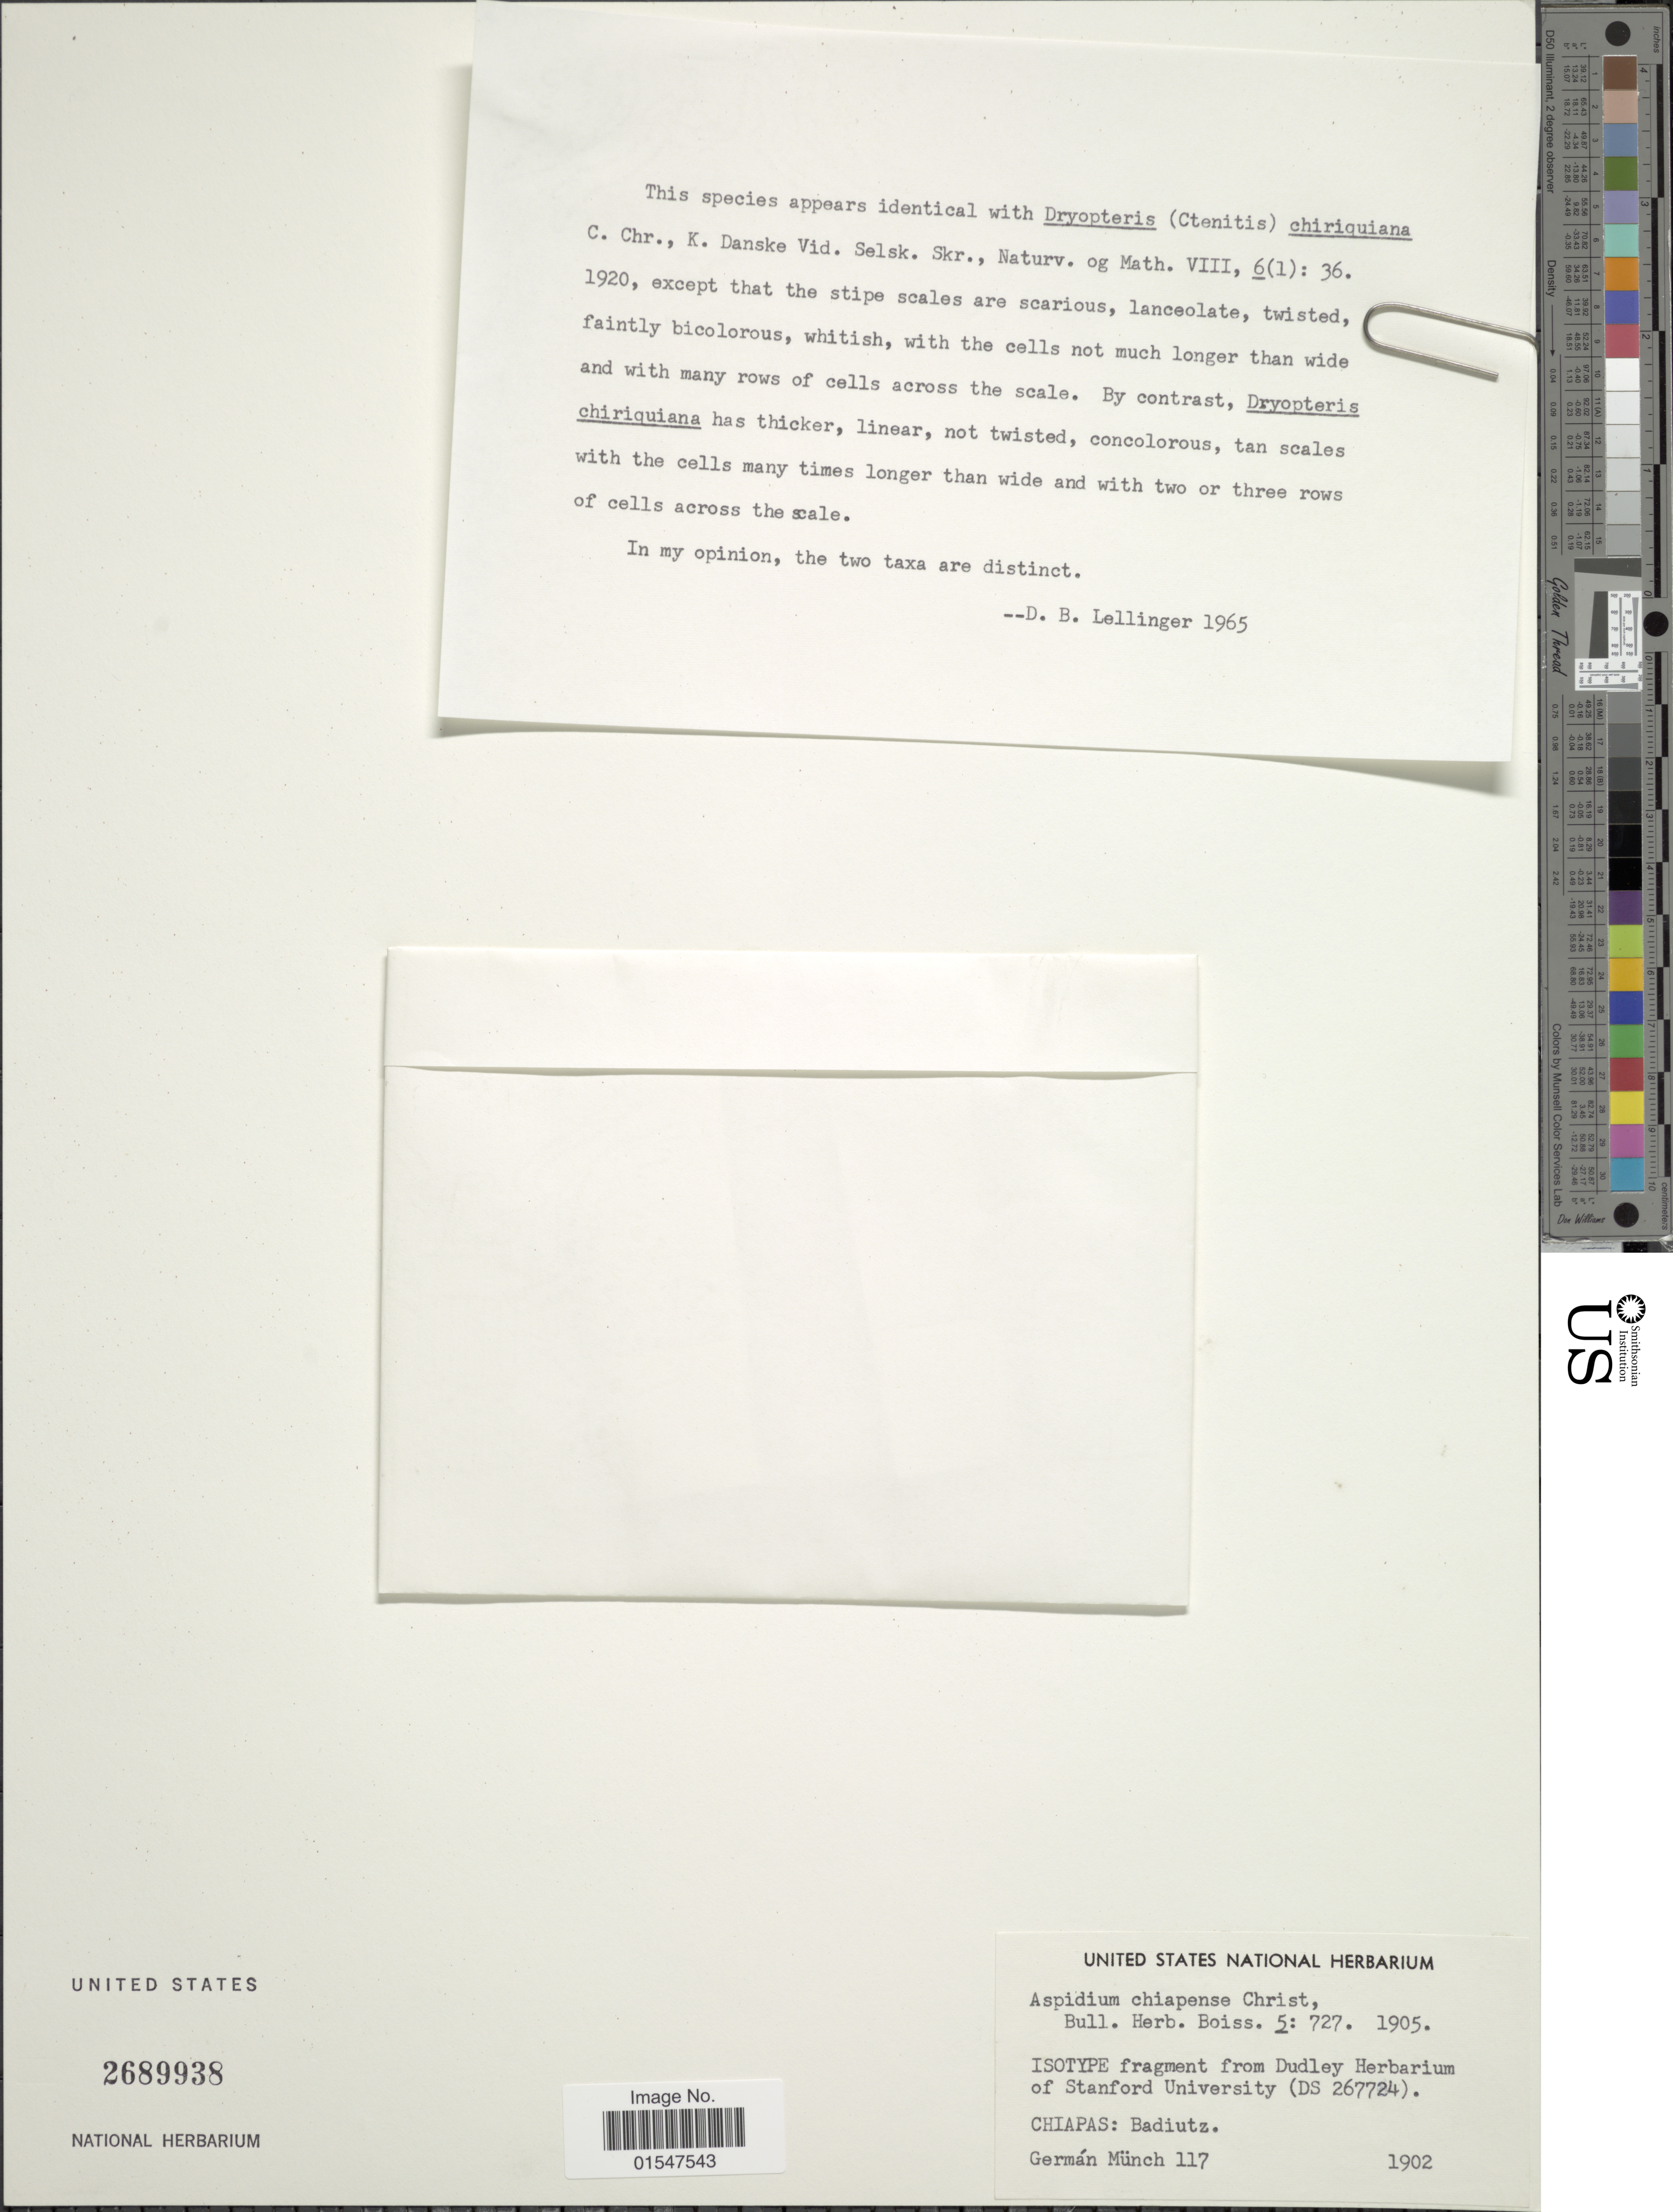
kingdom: Plantae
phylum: Tracheophyta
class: Polypodiopsida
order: Polypodiales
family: Dryopteridaceae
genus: Ctenitis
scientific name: Ctenitis chiriquiana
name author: (C. Chr.) Lellinger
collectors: G. Munch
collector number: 117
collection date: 1902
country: Mexico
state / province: Chiapas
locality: Badiutz.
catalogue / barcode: US 2689938